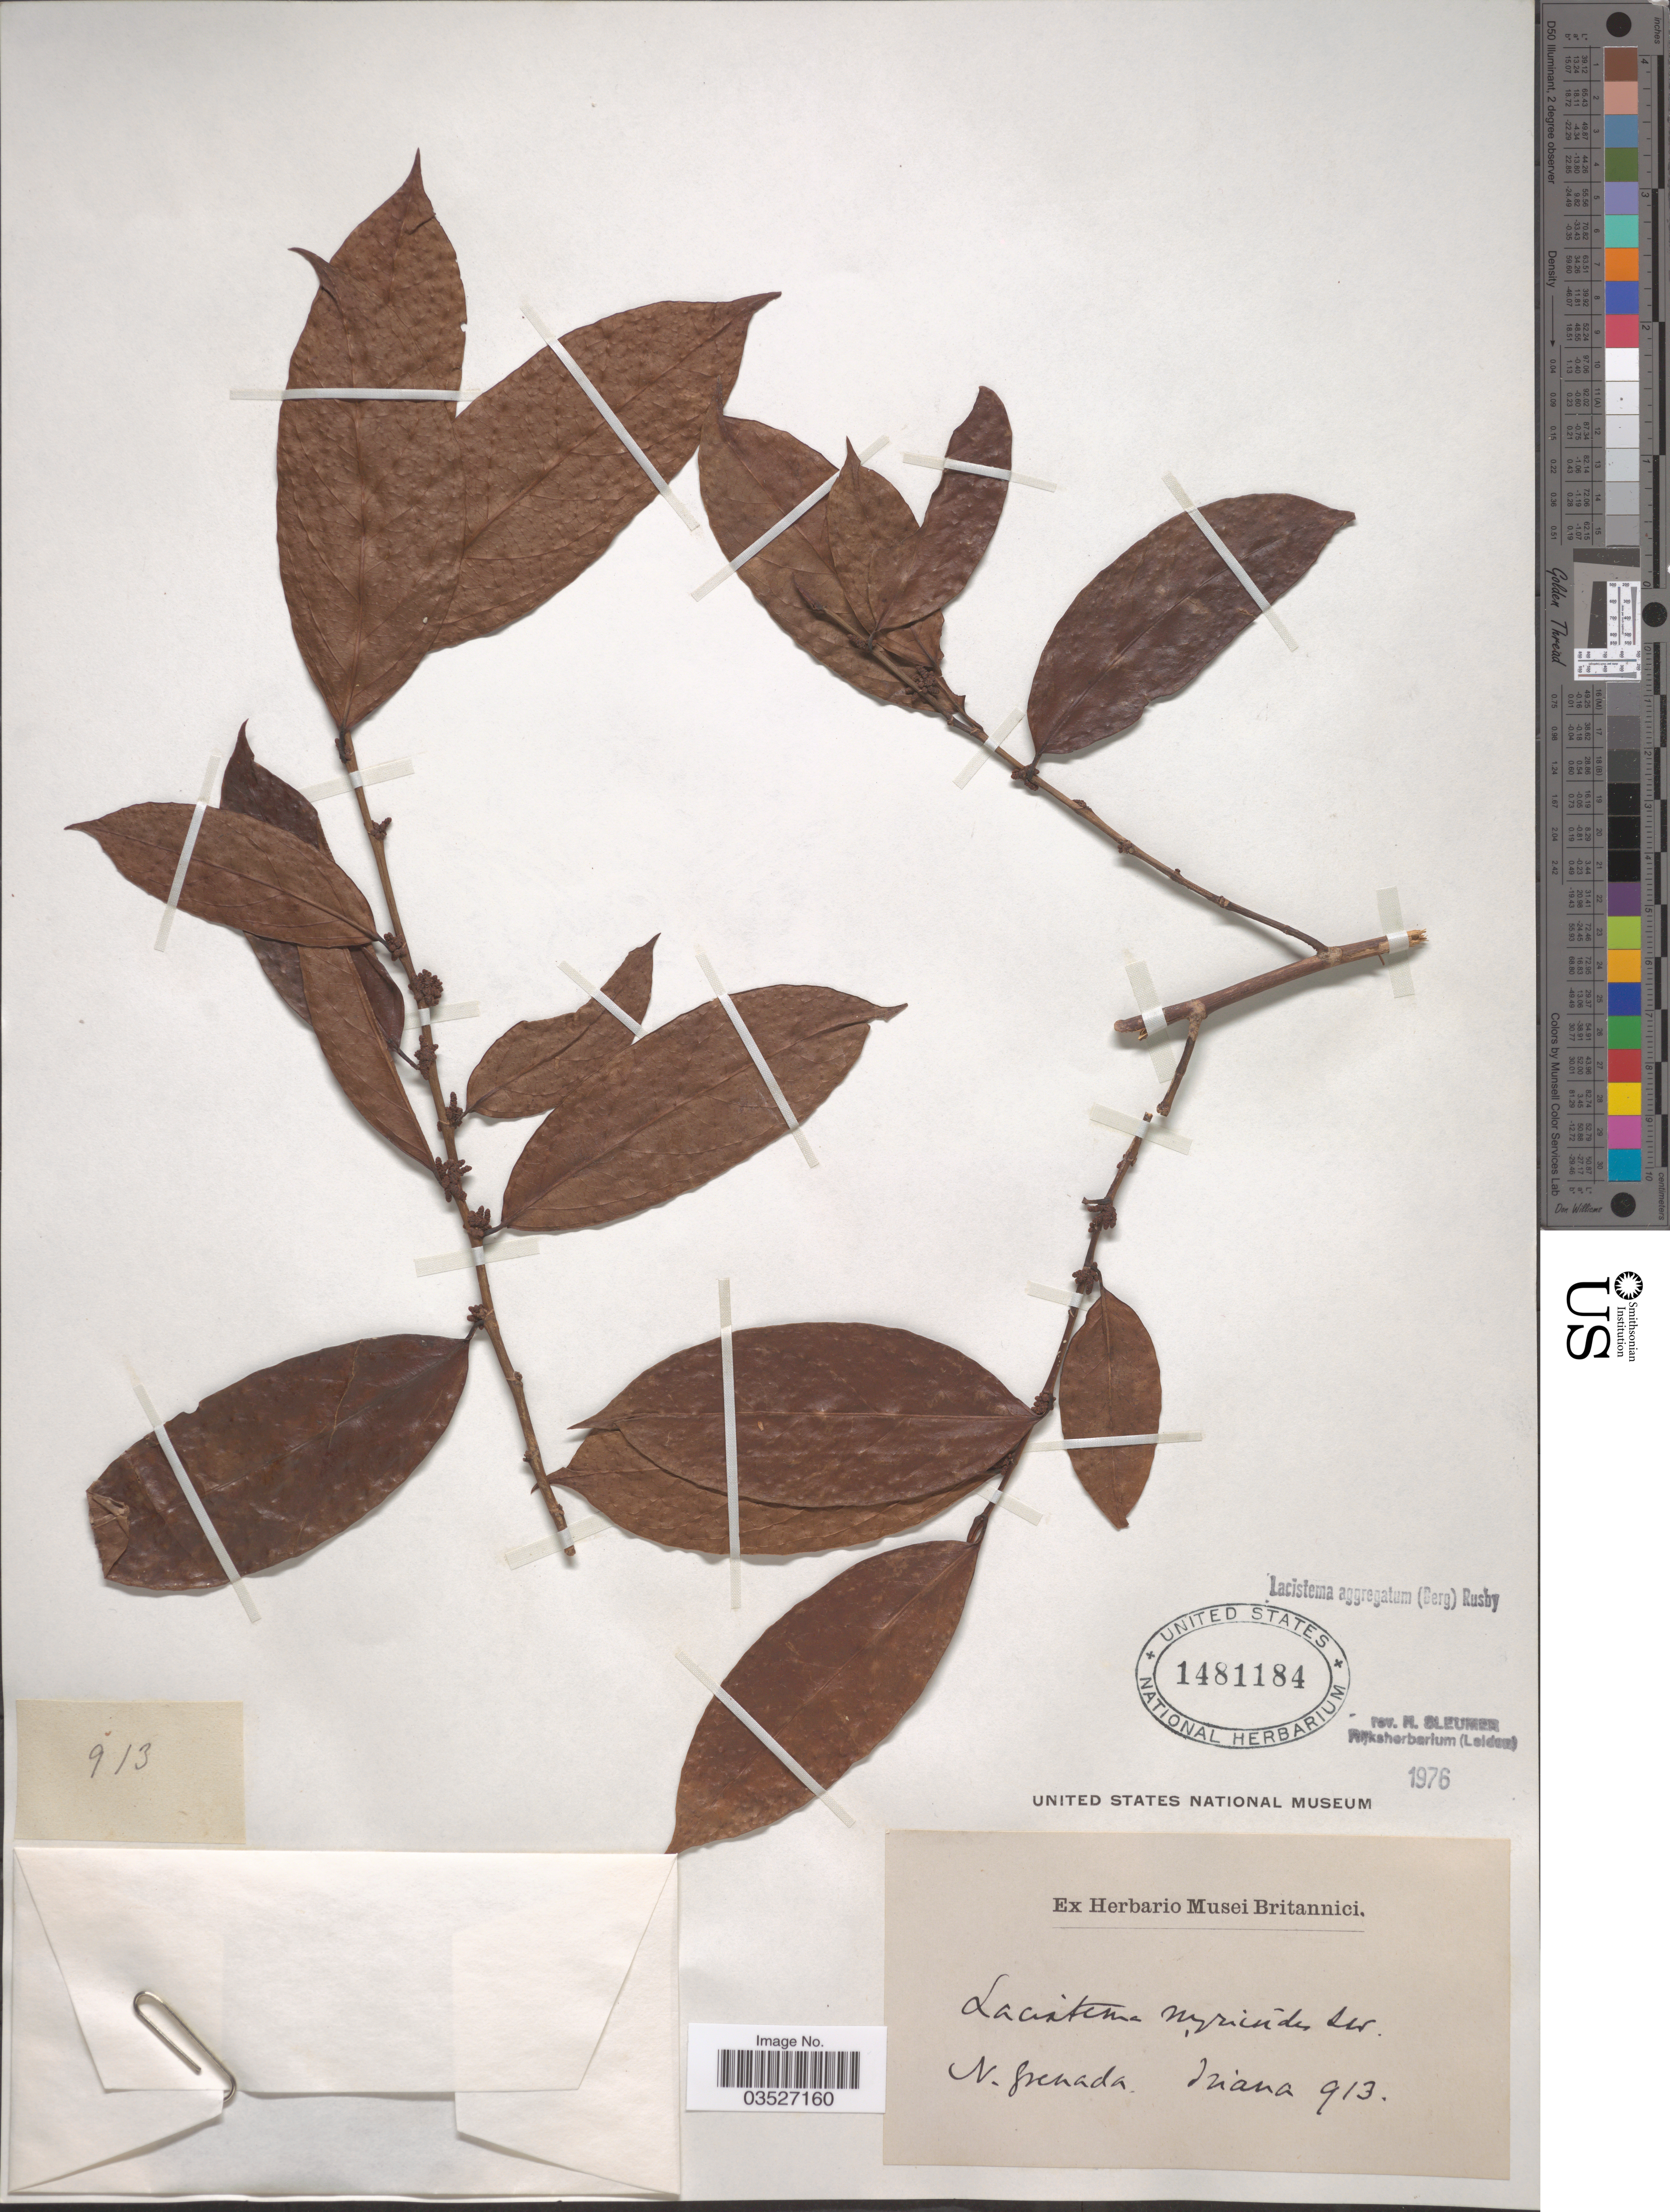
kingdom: Plantae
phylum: Tracheophyta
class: Magnoliopsida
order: Malpighiales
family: Lacistemataceae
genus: Lacistema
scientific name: Lacistema aggregatum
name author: (P.J. Bergius) Rusby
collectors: Triana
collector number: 913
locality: N. Grenada.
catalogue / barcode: US 1481184